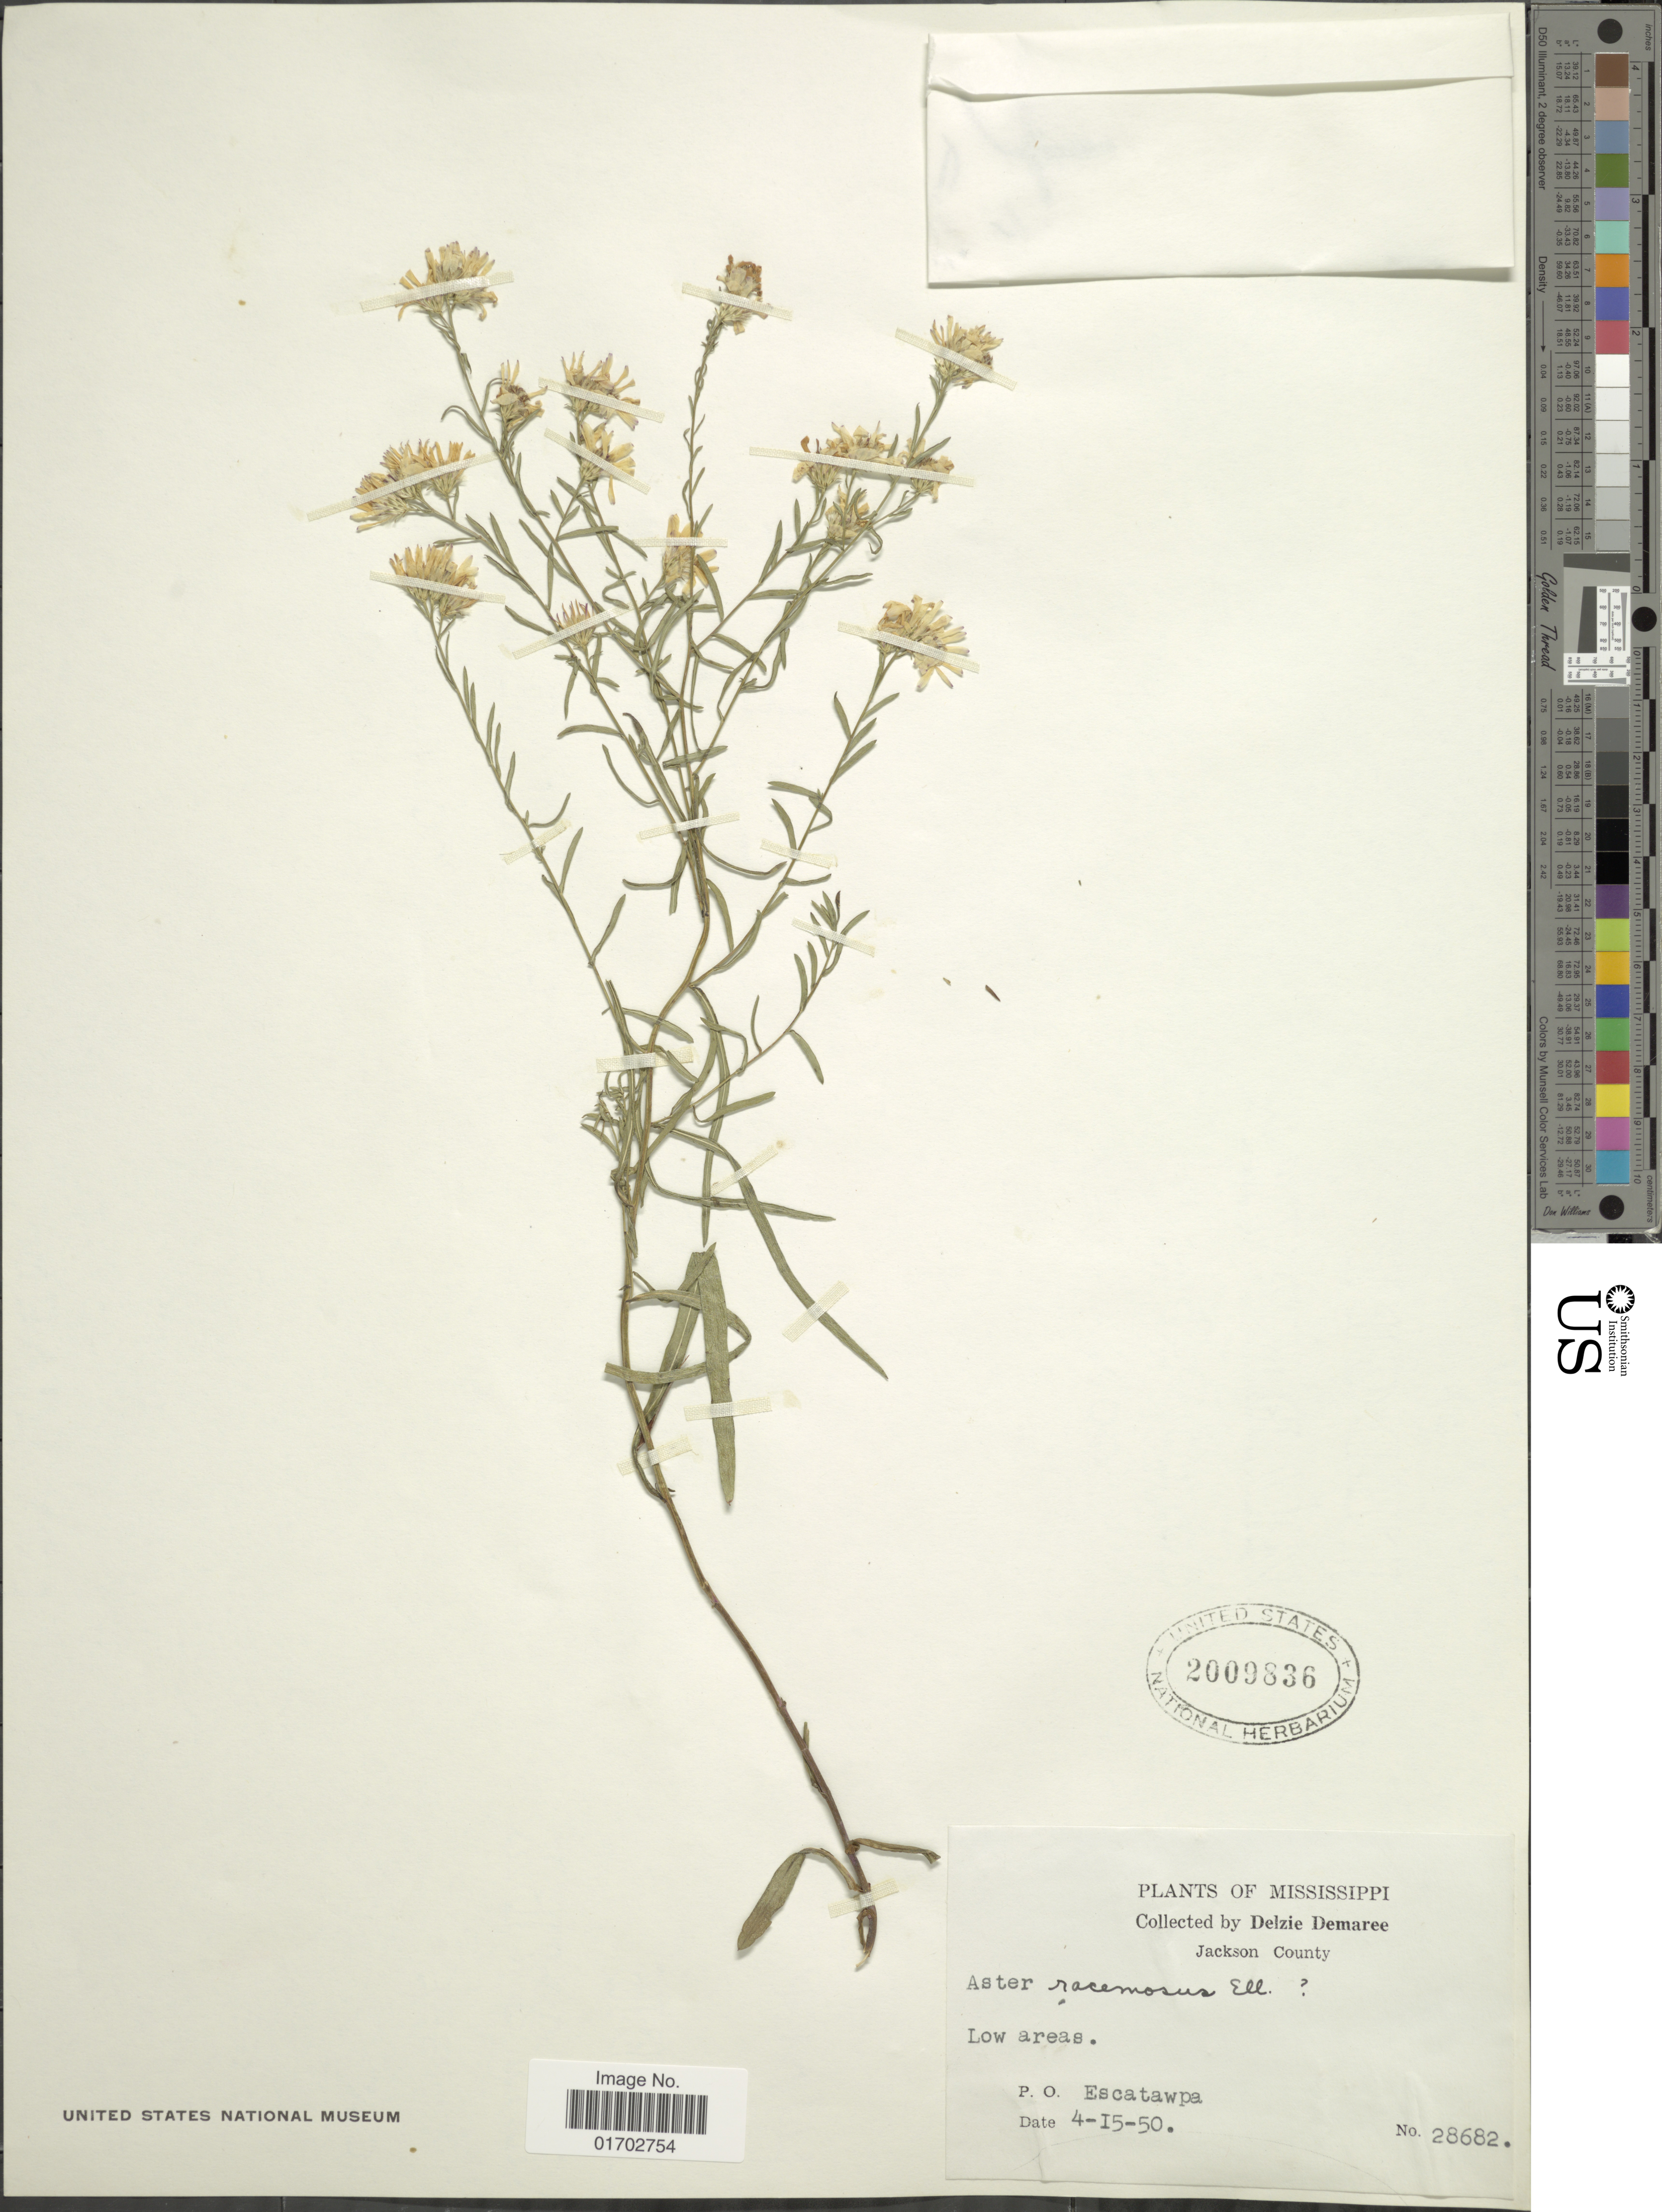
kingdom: Plantae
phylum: Tracheophyta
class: Magnoliopsida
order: Asterales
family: Asteraceae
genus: Symphyotrichum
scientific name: Symphyotrichum racemosum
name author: (Elliott) G.L. Nesom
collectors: D. Demaree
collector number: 28682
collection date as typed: Transcribed d/m/y: 15/4/50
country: United States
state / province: Mississippi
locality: Jackson County, P.O. Escatawpa.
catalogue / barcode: US 2009836